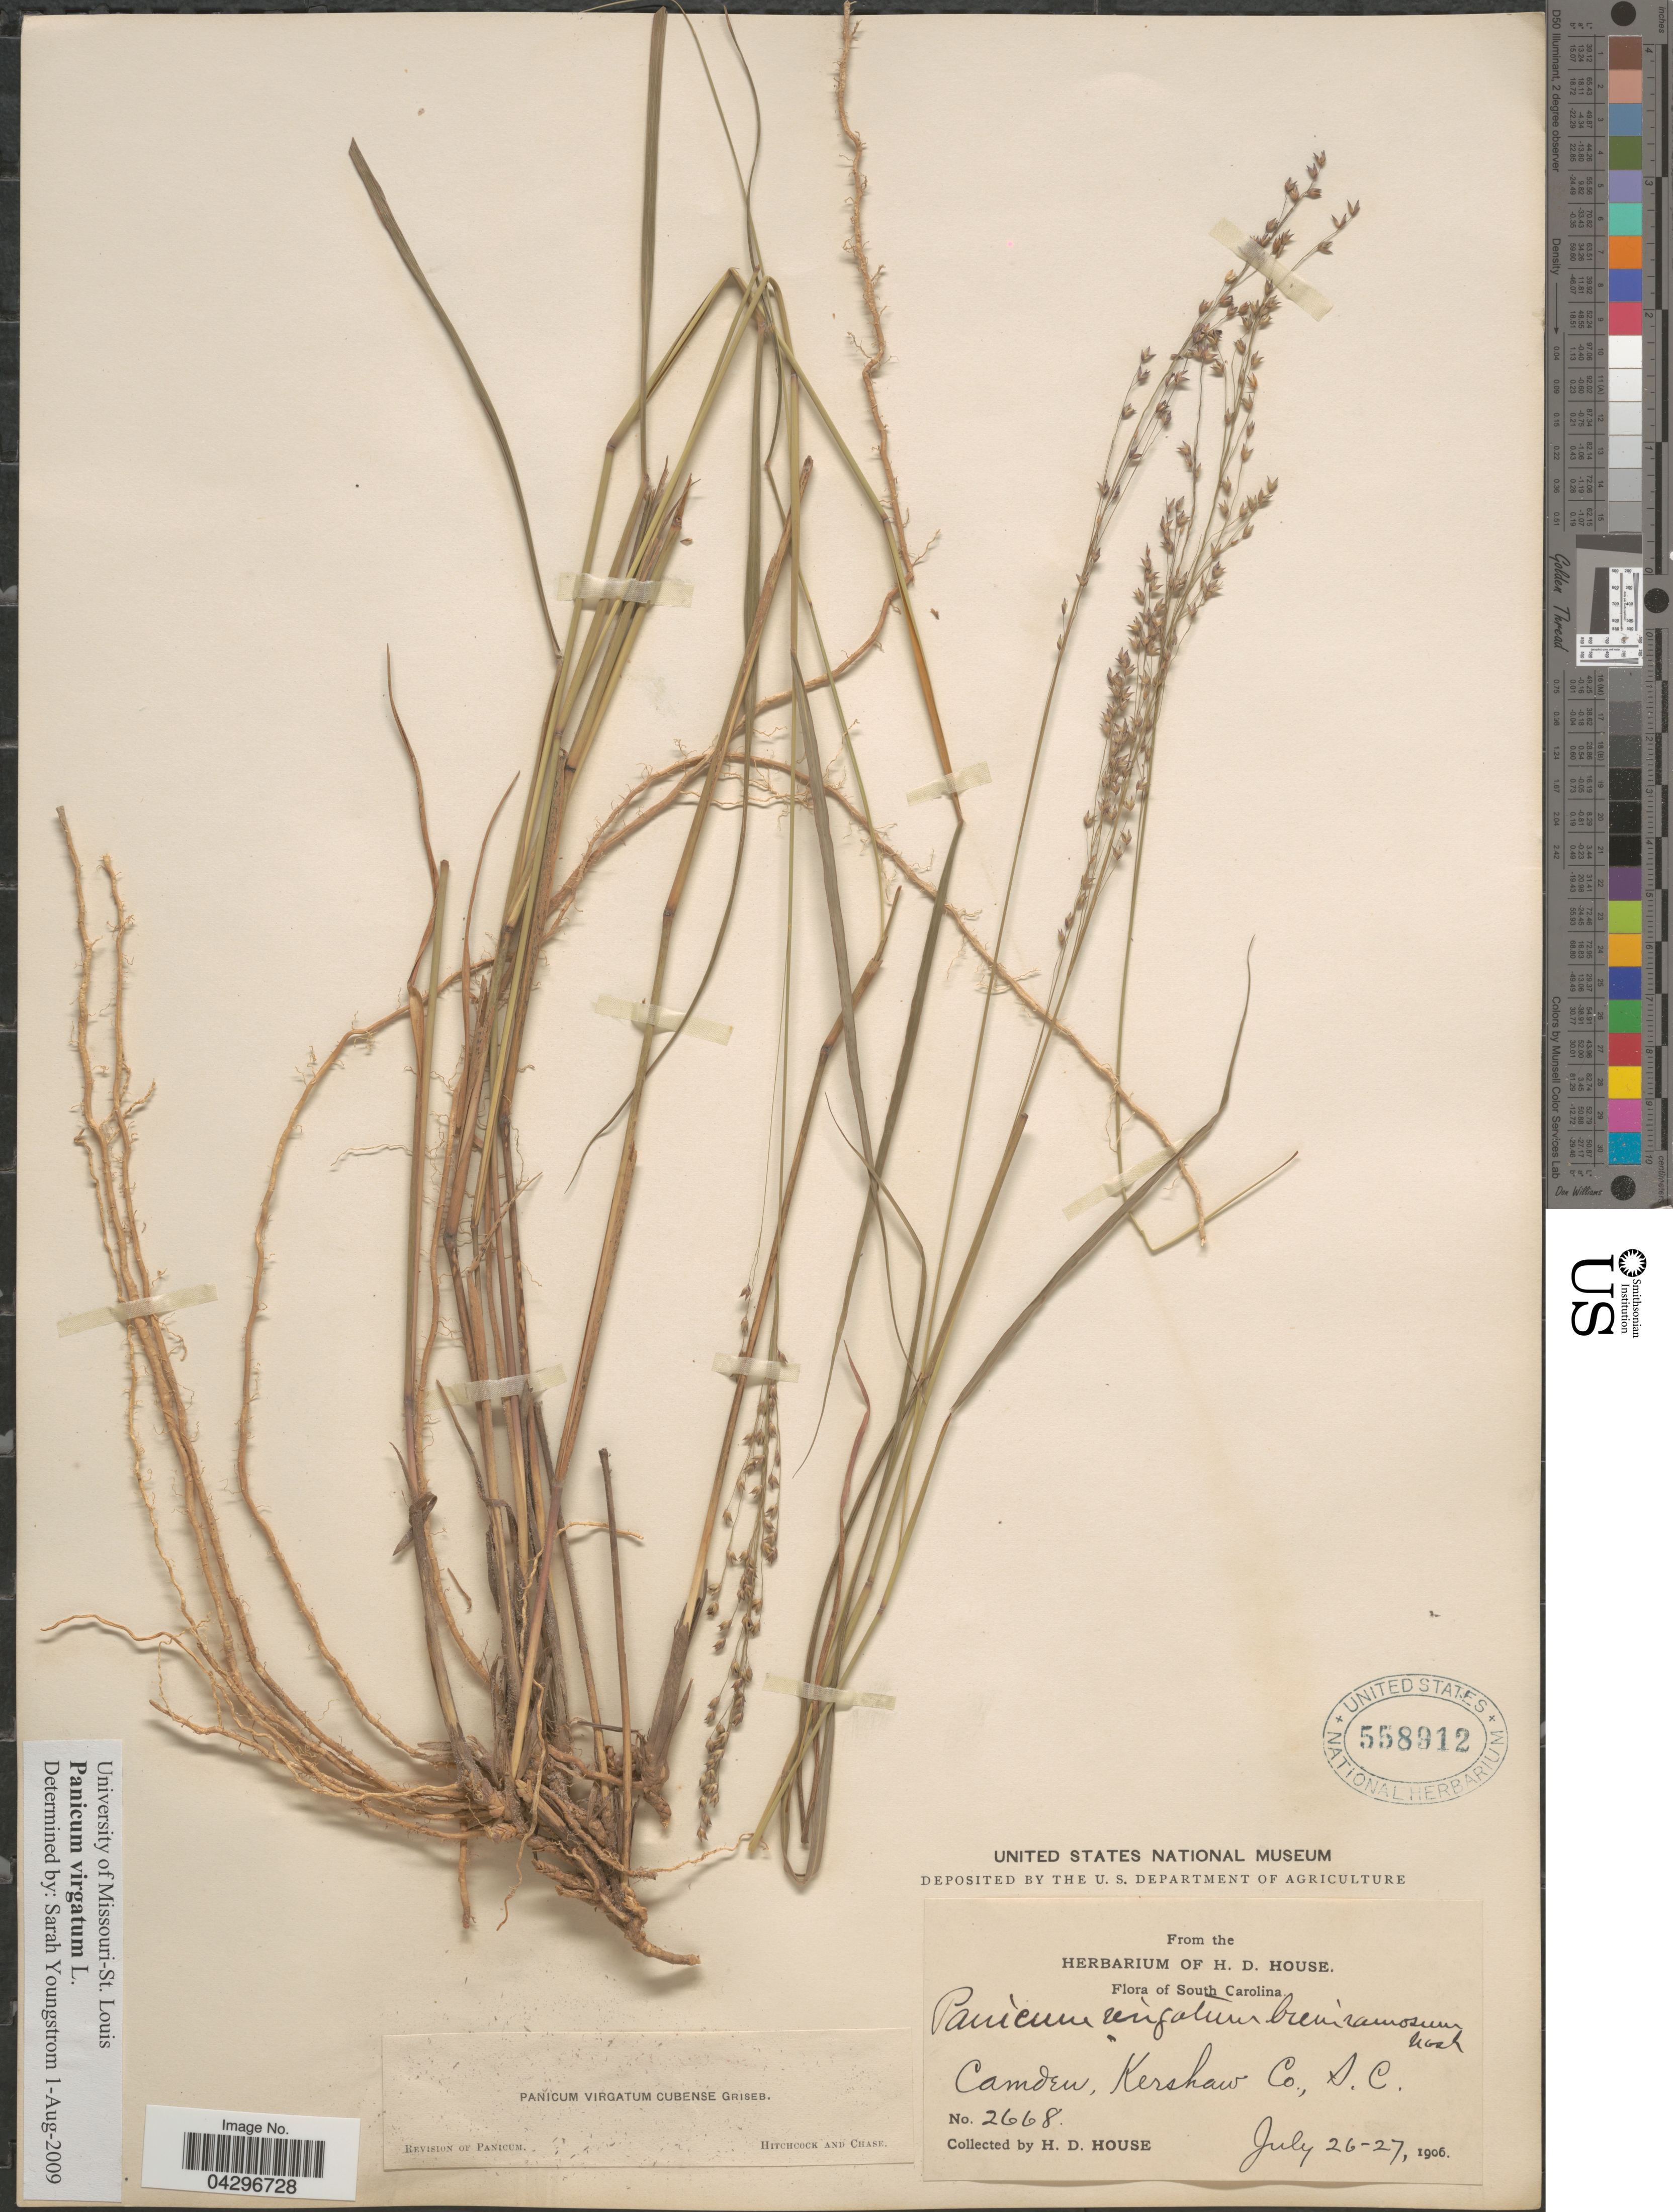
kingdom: Plantae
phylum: Tracheophyta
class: Liliopsida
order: Poales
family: Poaceae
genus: Panicum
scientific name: Panicum virgatum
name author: L.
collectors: H. D. House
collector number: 2668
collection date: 1906-07-26/1906-07-27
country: United States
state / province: South Carolina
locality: Camden, Kershaw Co.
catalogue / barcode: US 558912